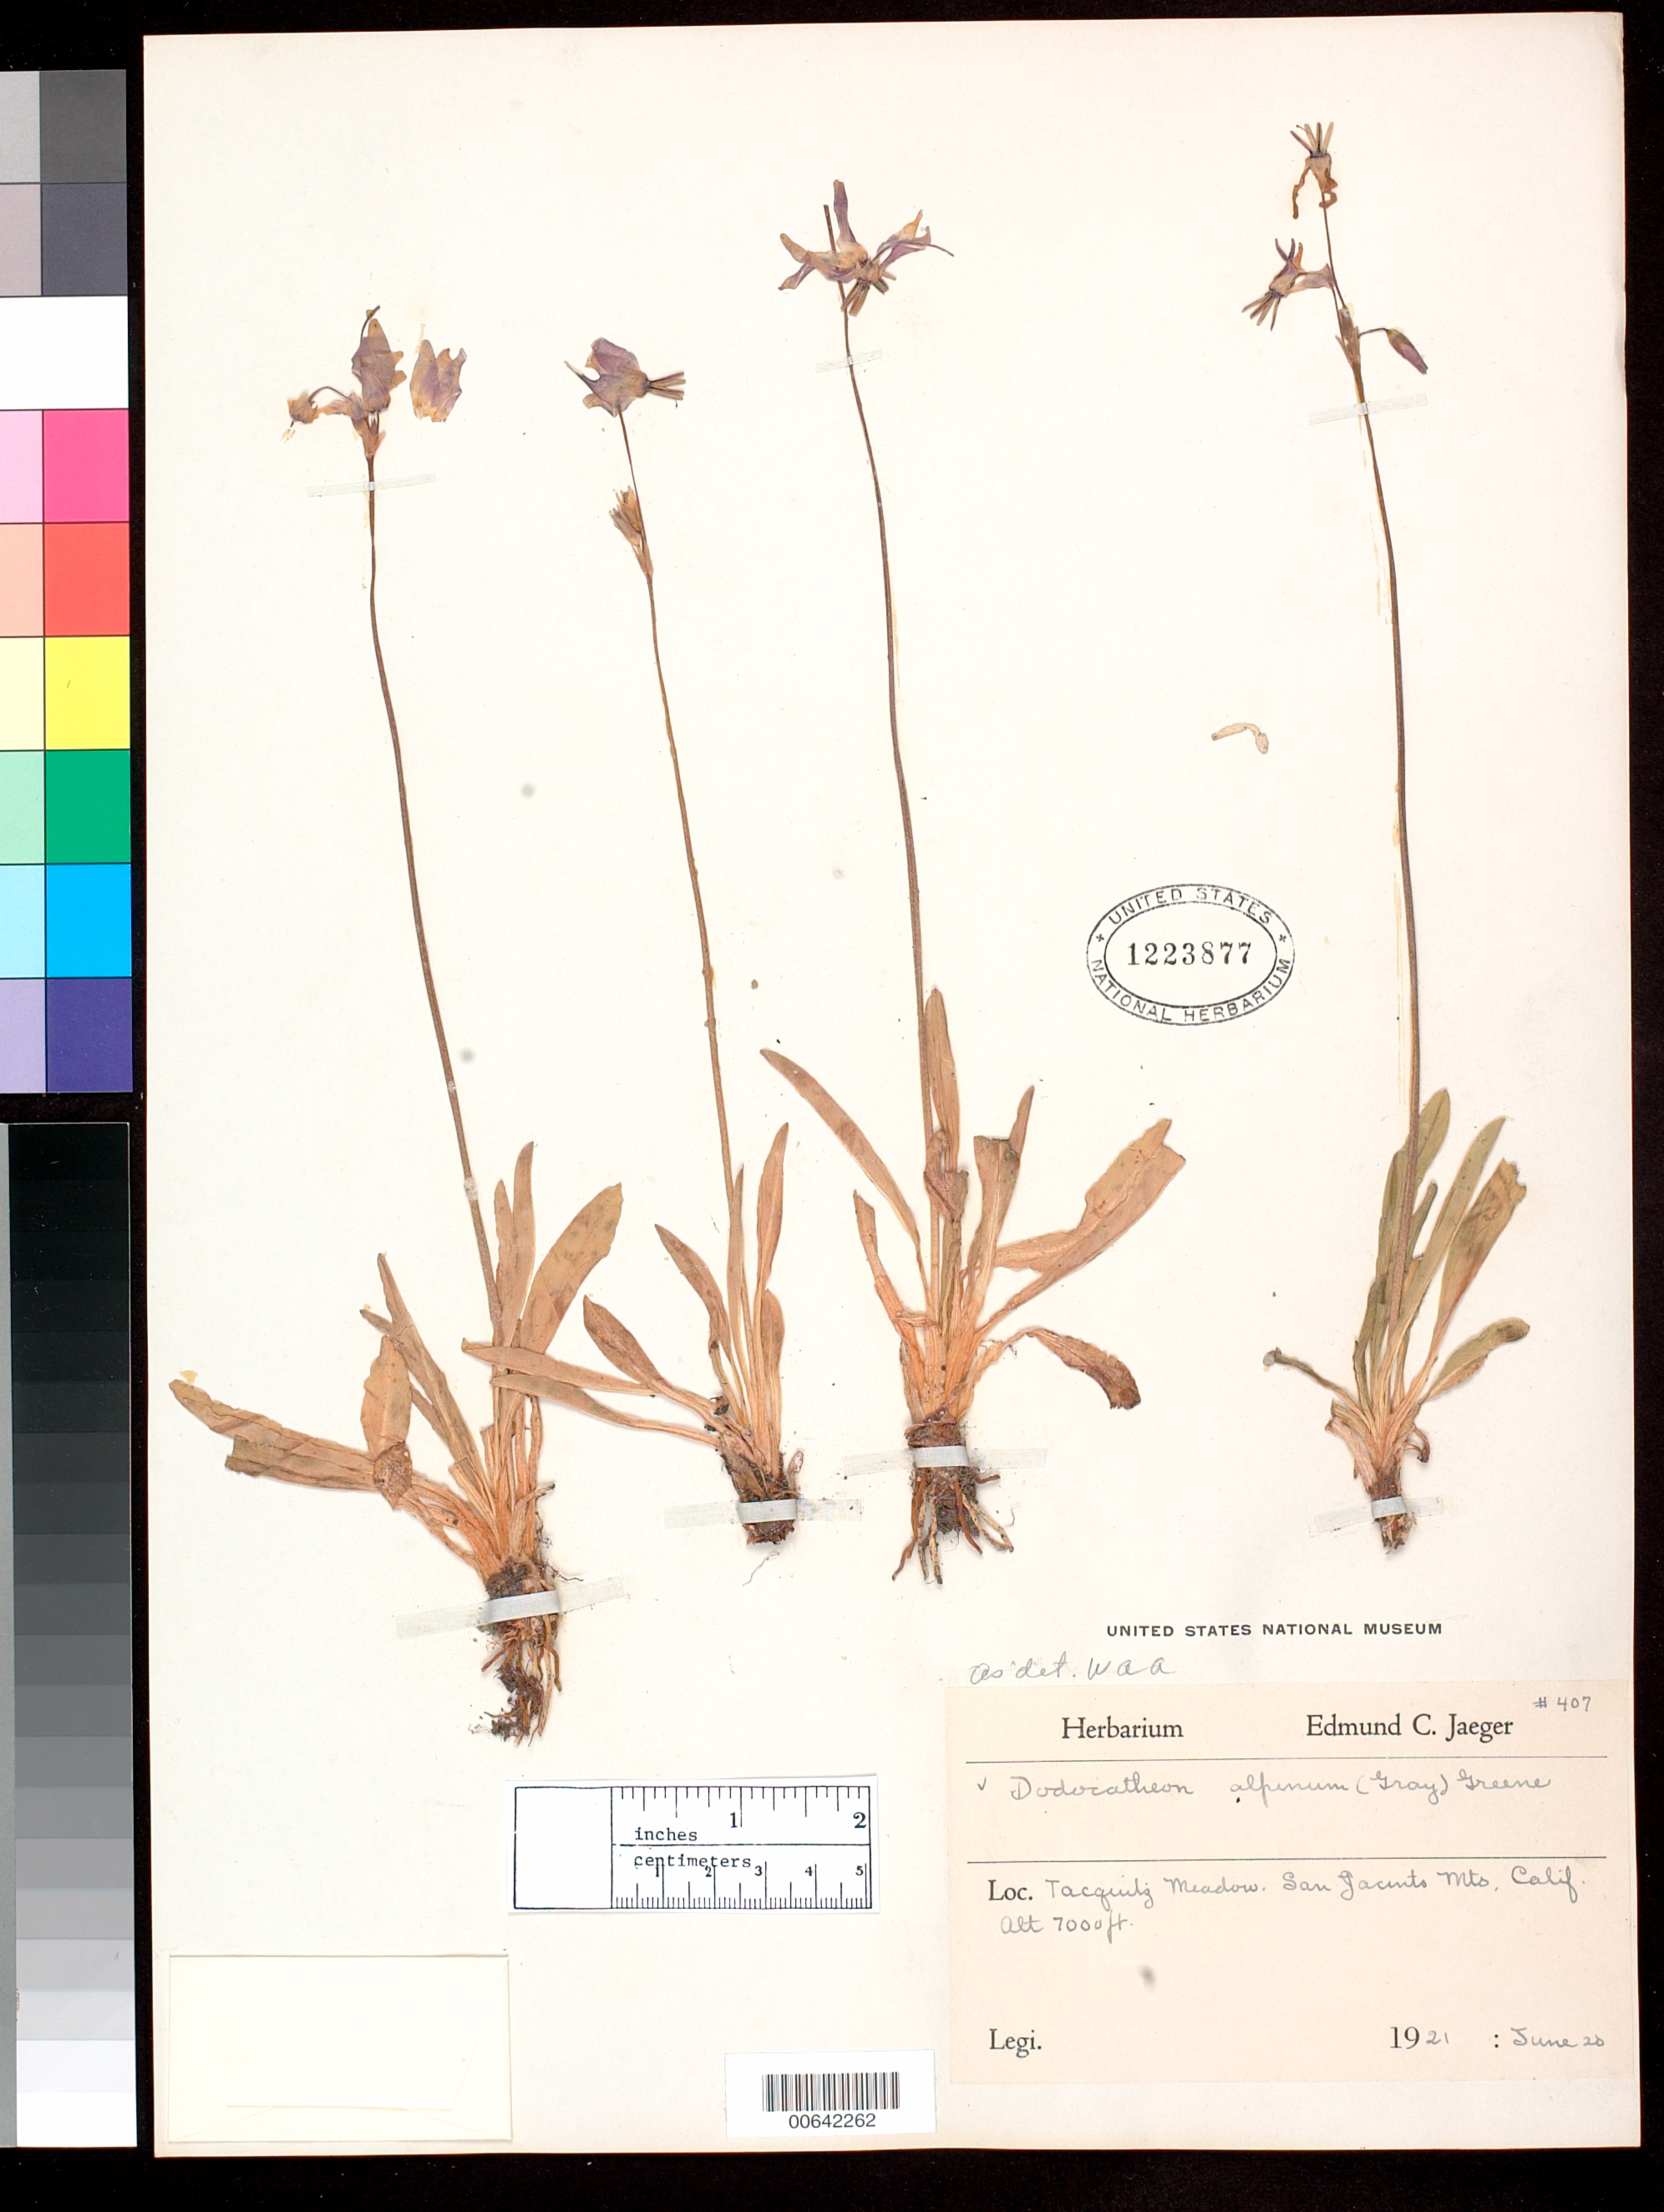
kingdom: Plantae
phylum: Tracheophyta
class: Magnoliopsida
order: Ericales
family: Primulaceae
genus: Dodecatheon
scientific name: Dodecatheon alpinum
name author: (A. Gray) Greene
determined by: Archer, W. A., (NA), United States National Arboretum, USDA/ARS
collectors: E. Jaeger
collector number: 407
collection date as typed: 20 Jun 1921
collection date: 1921-06-20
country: United States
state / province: California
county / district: Riverside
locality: Tacqiutz Meadow, San Jacinto Mts.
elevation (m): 2134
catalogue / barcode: US 1223877